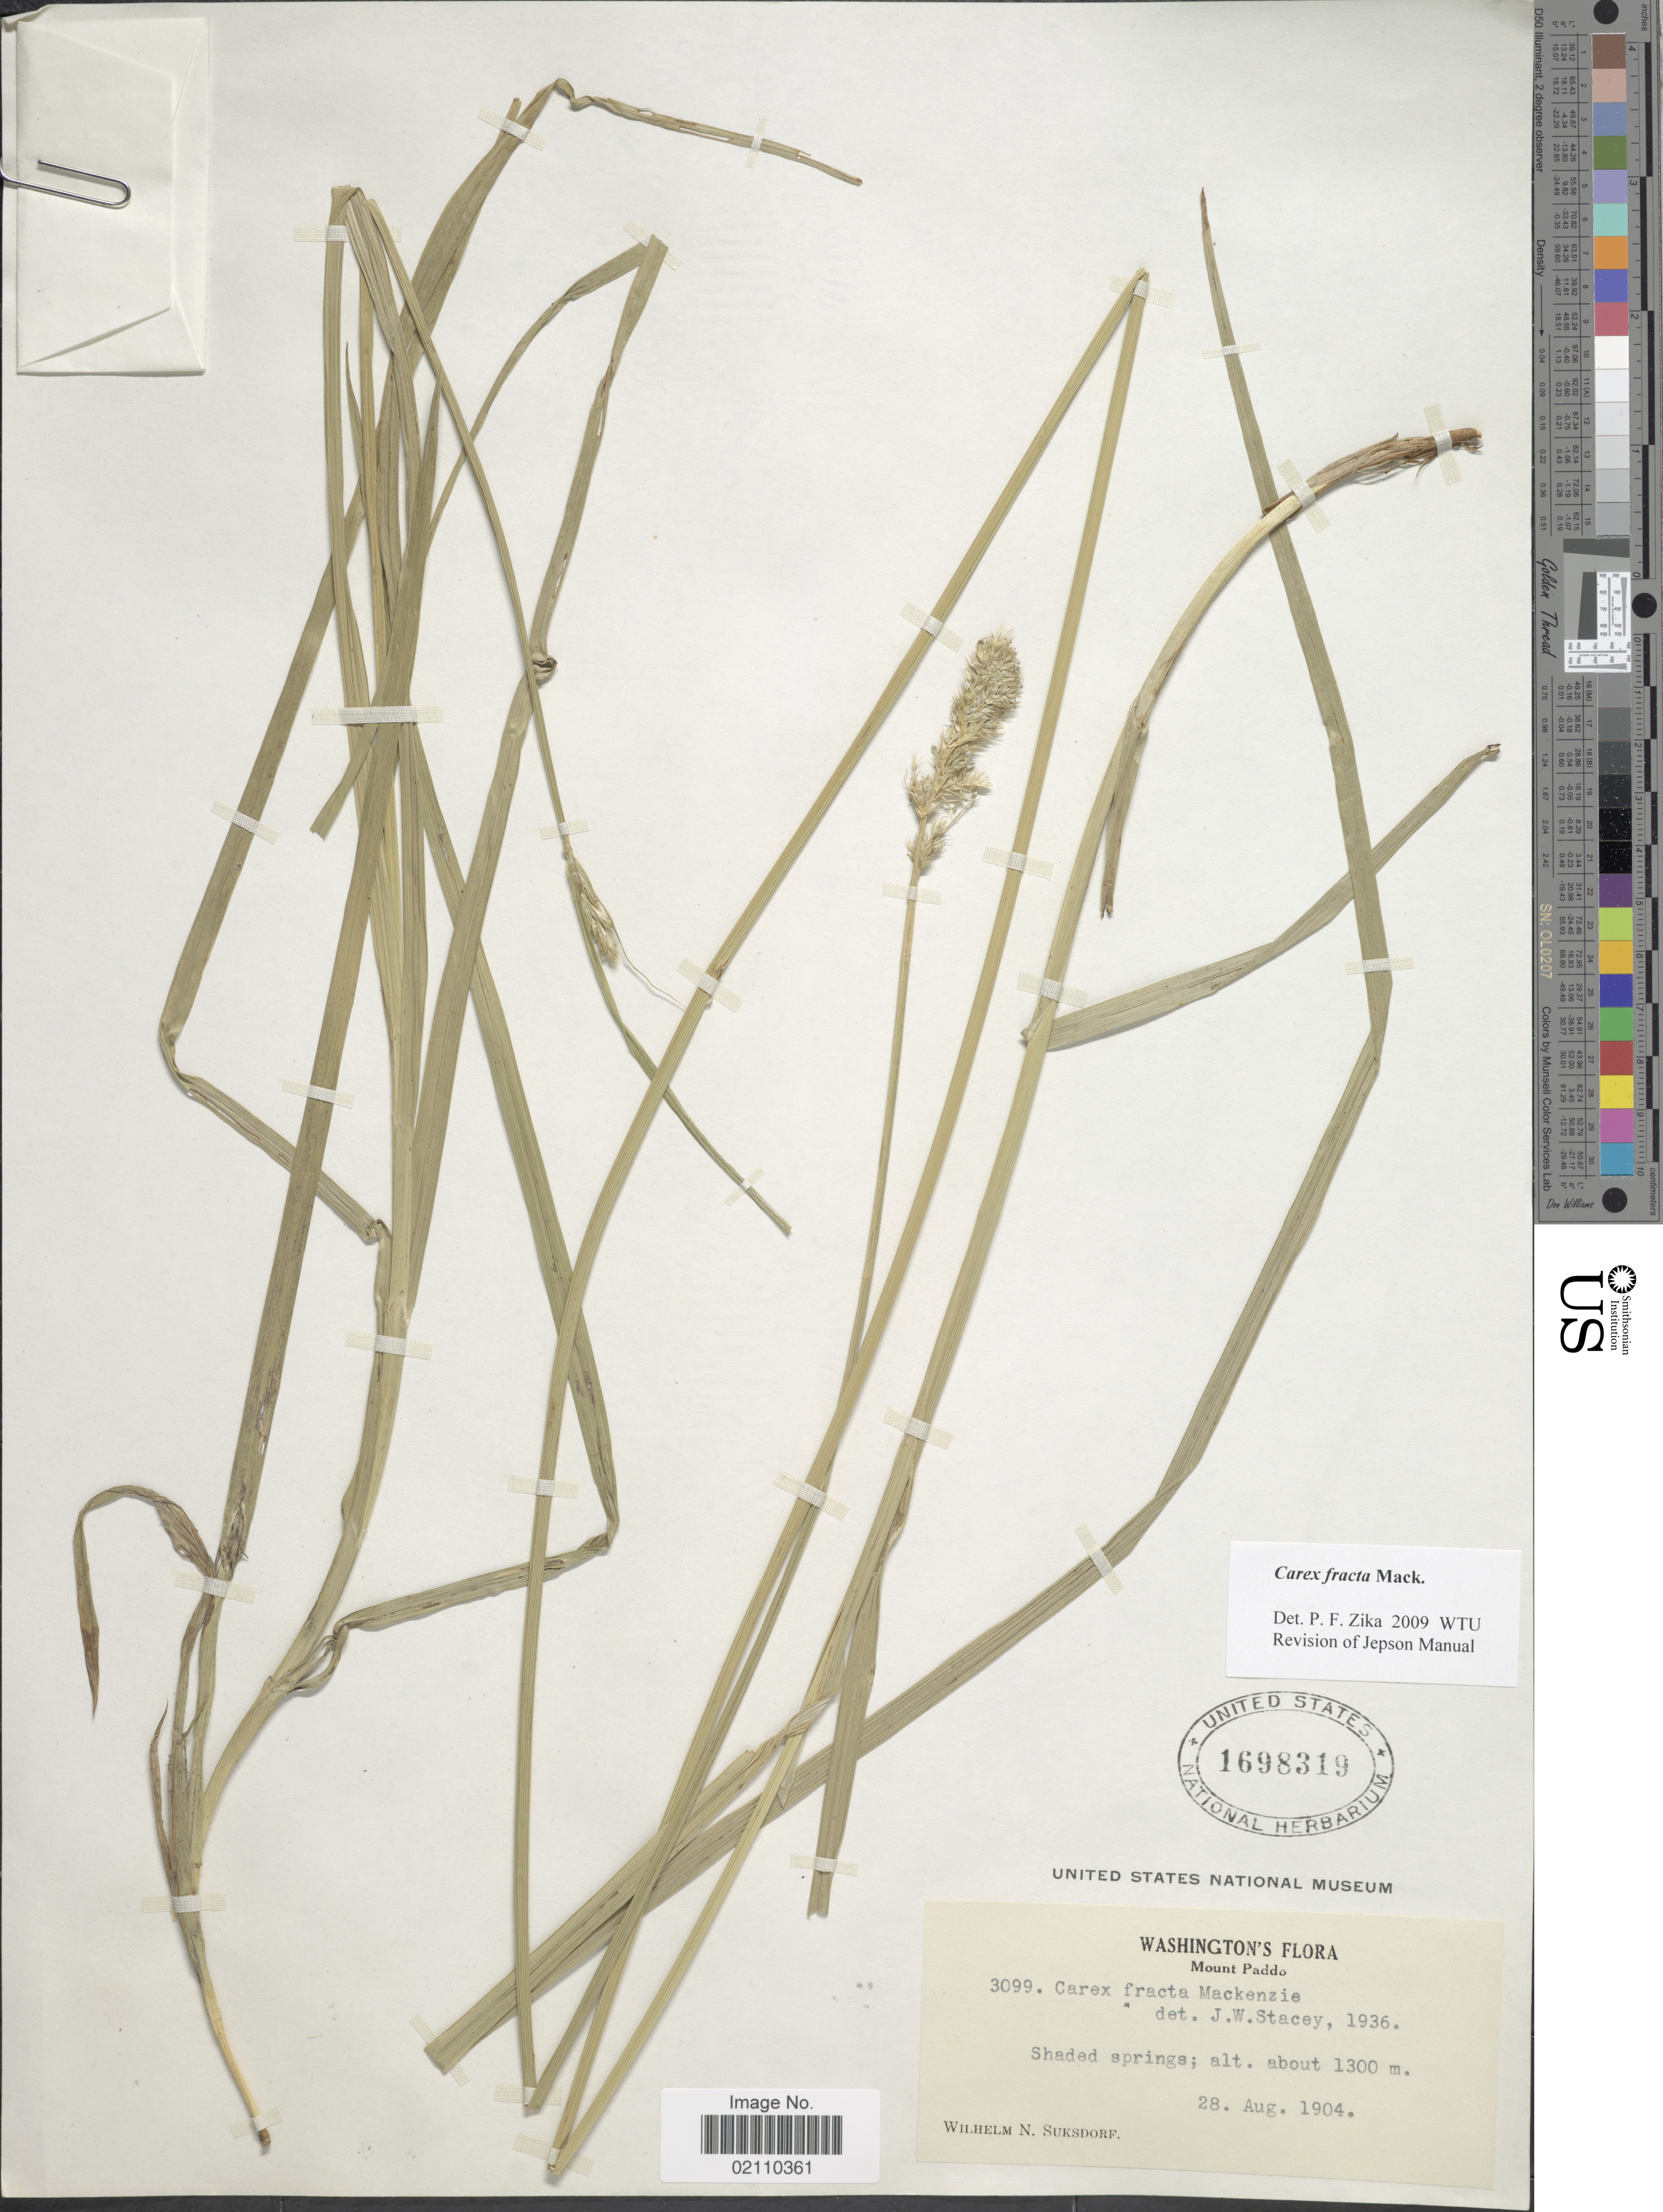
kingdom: Plantae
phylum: Tracheophyta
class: Liliopsida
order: Poales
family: Cyperaceae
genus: Carex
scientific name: Carex fracta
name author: Mack.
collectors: W. N. Suksdorf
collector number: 3099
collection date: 1904-08-28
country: United States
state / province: Washington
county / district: Skamania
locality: Mount Paddo, shaded springs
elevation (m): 1300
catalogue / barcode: US 1698319